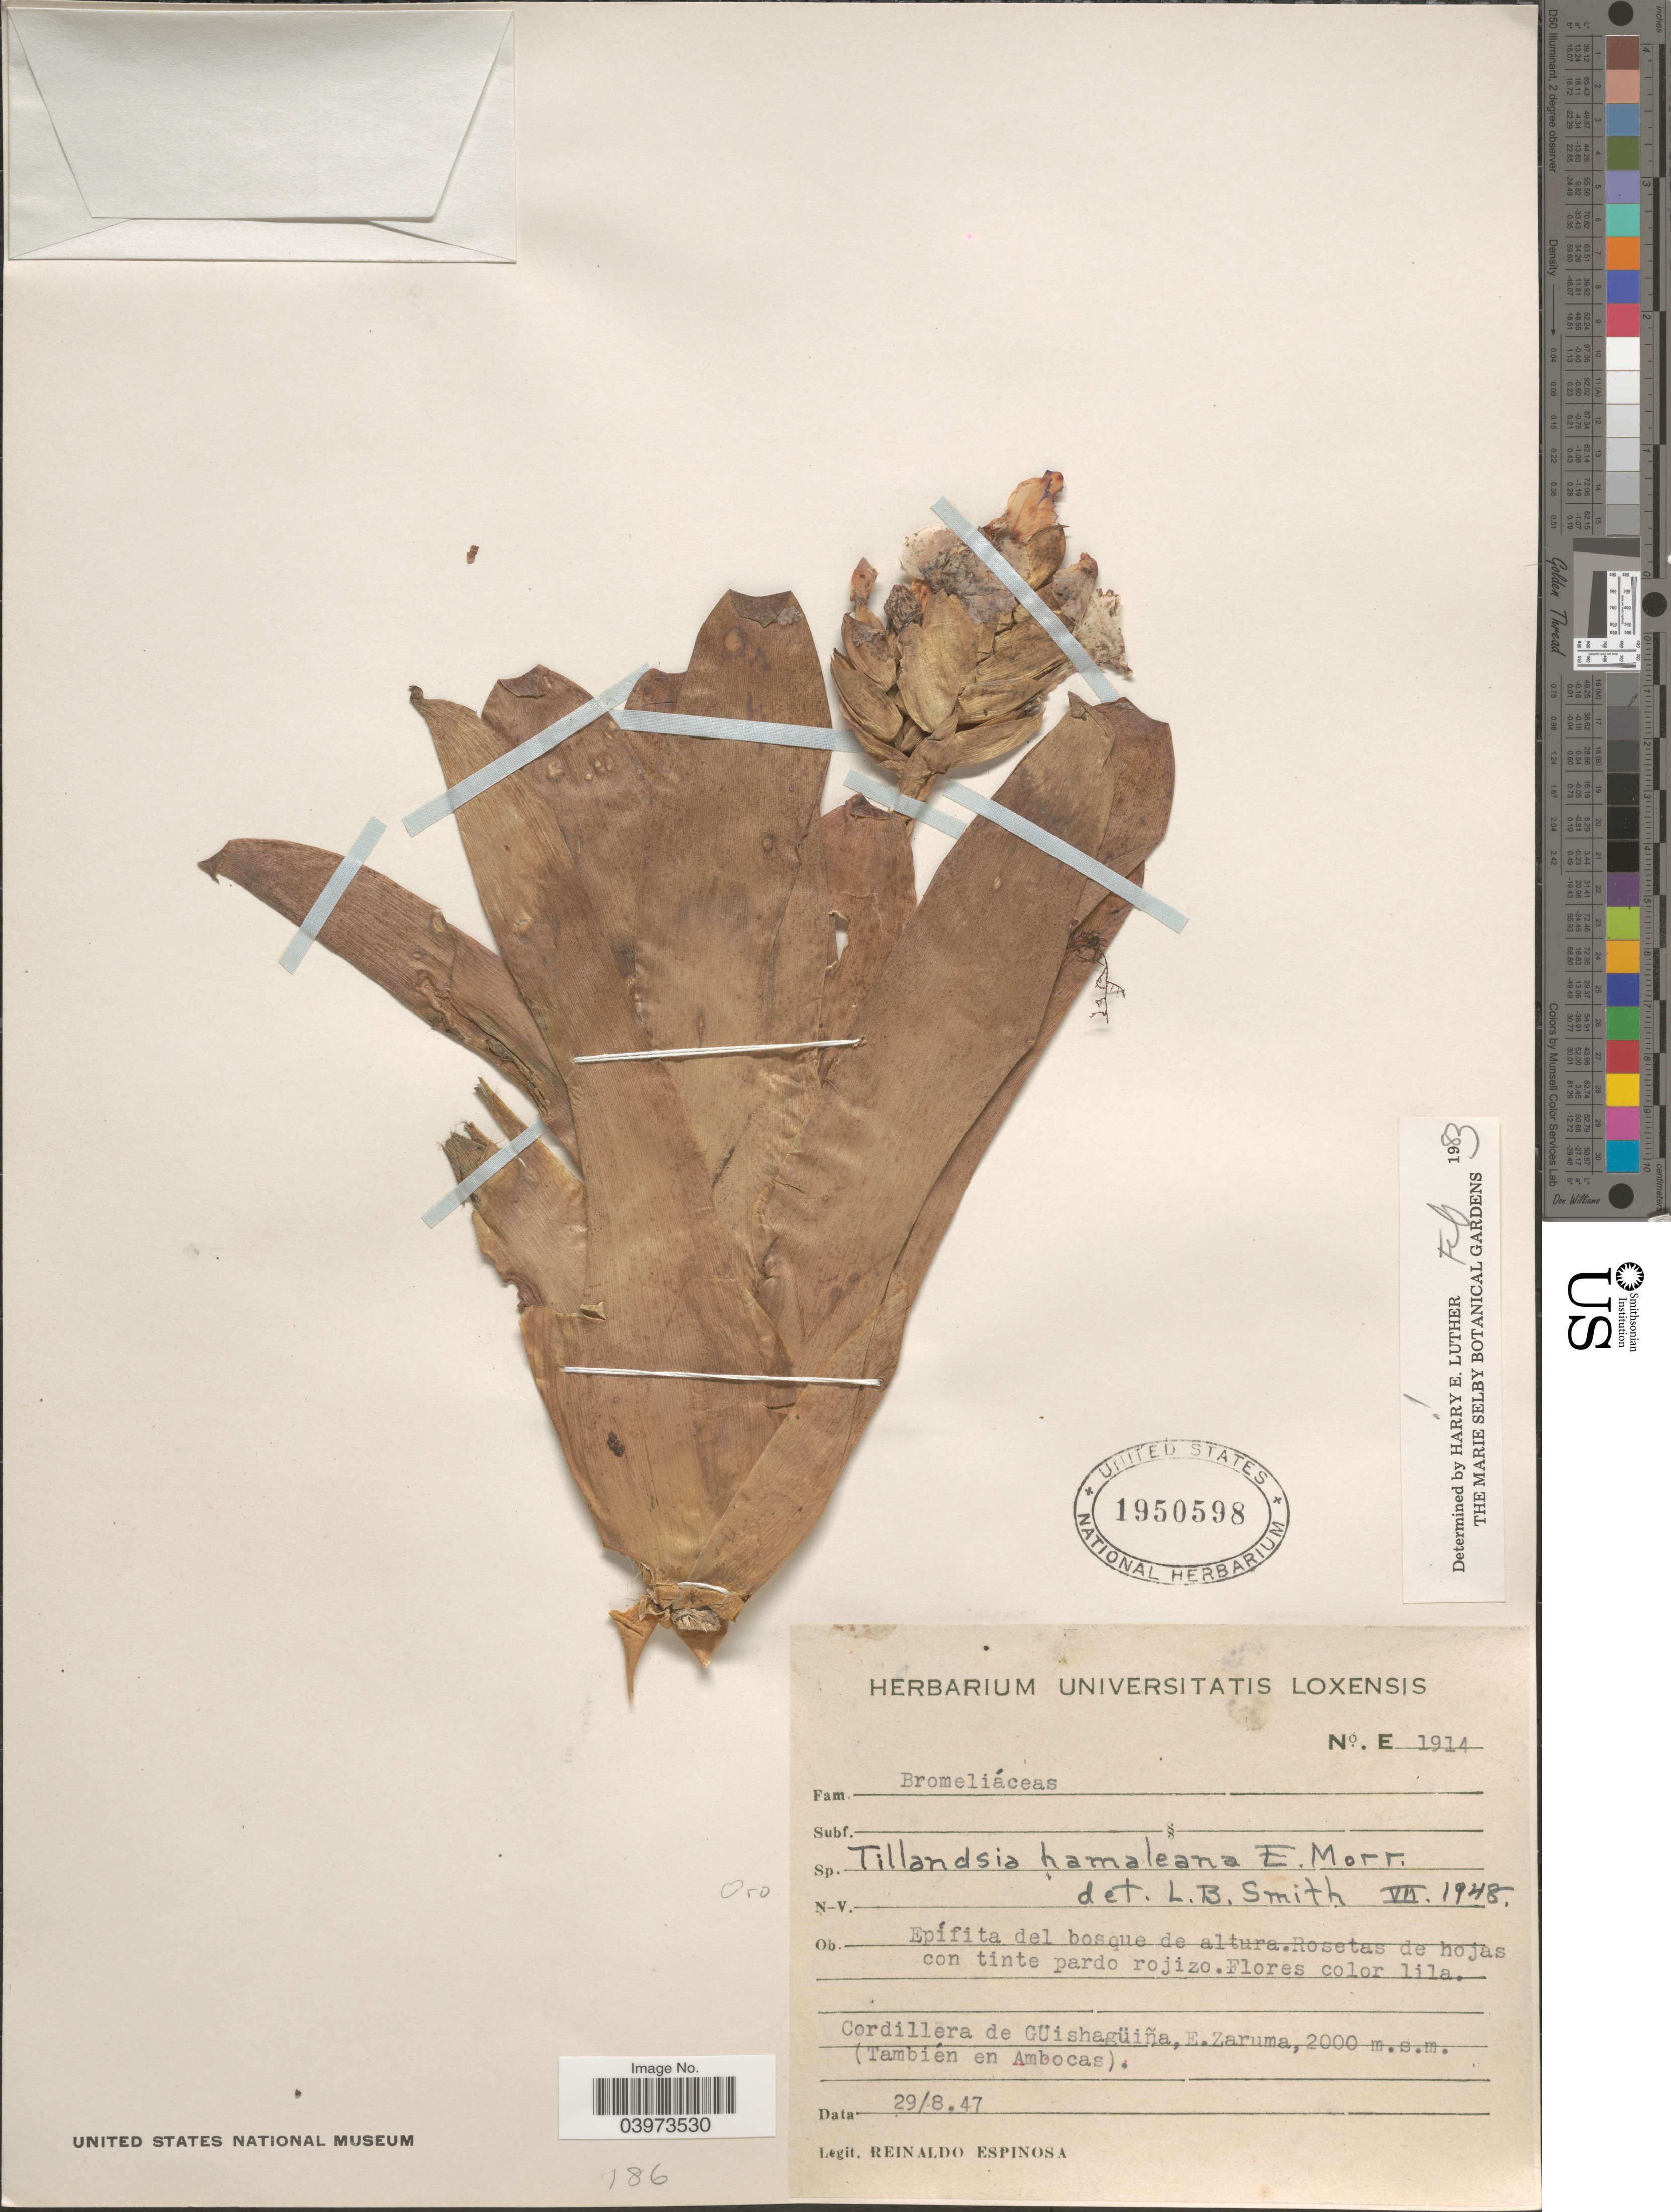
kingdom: Plantae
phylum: Tracheophyta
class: Liliopsida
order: Poales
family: Bromeliaceae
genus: Tillandsia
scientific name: Tillandsia hamaleana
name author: É. Morren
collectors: R. Espinosa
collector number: E 1914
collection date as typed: Transcribed d/m/y: 29/8/47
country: Ecuador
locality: Cordillera de Guishagüiña, E. Zaruma, (También en Ambocas).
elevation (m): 2000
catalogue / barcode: US 1950598